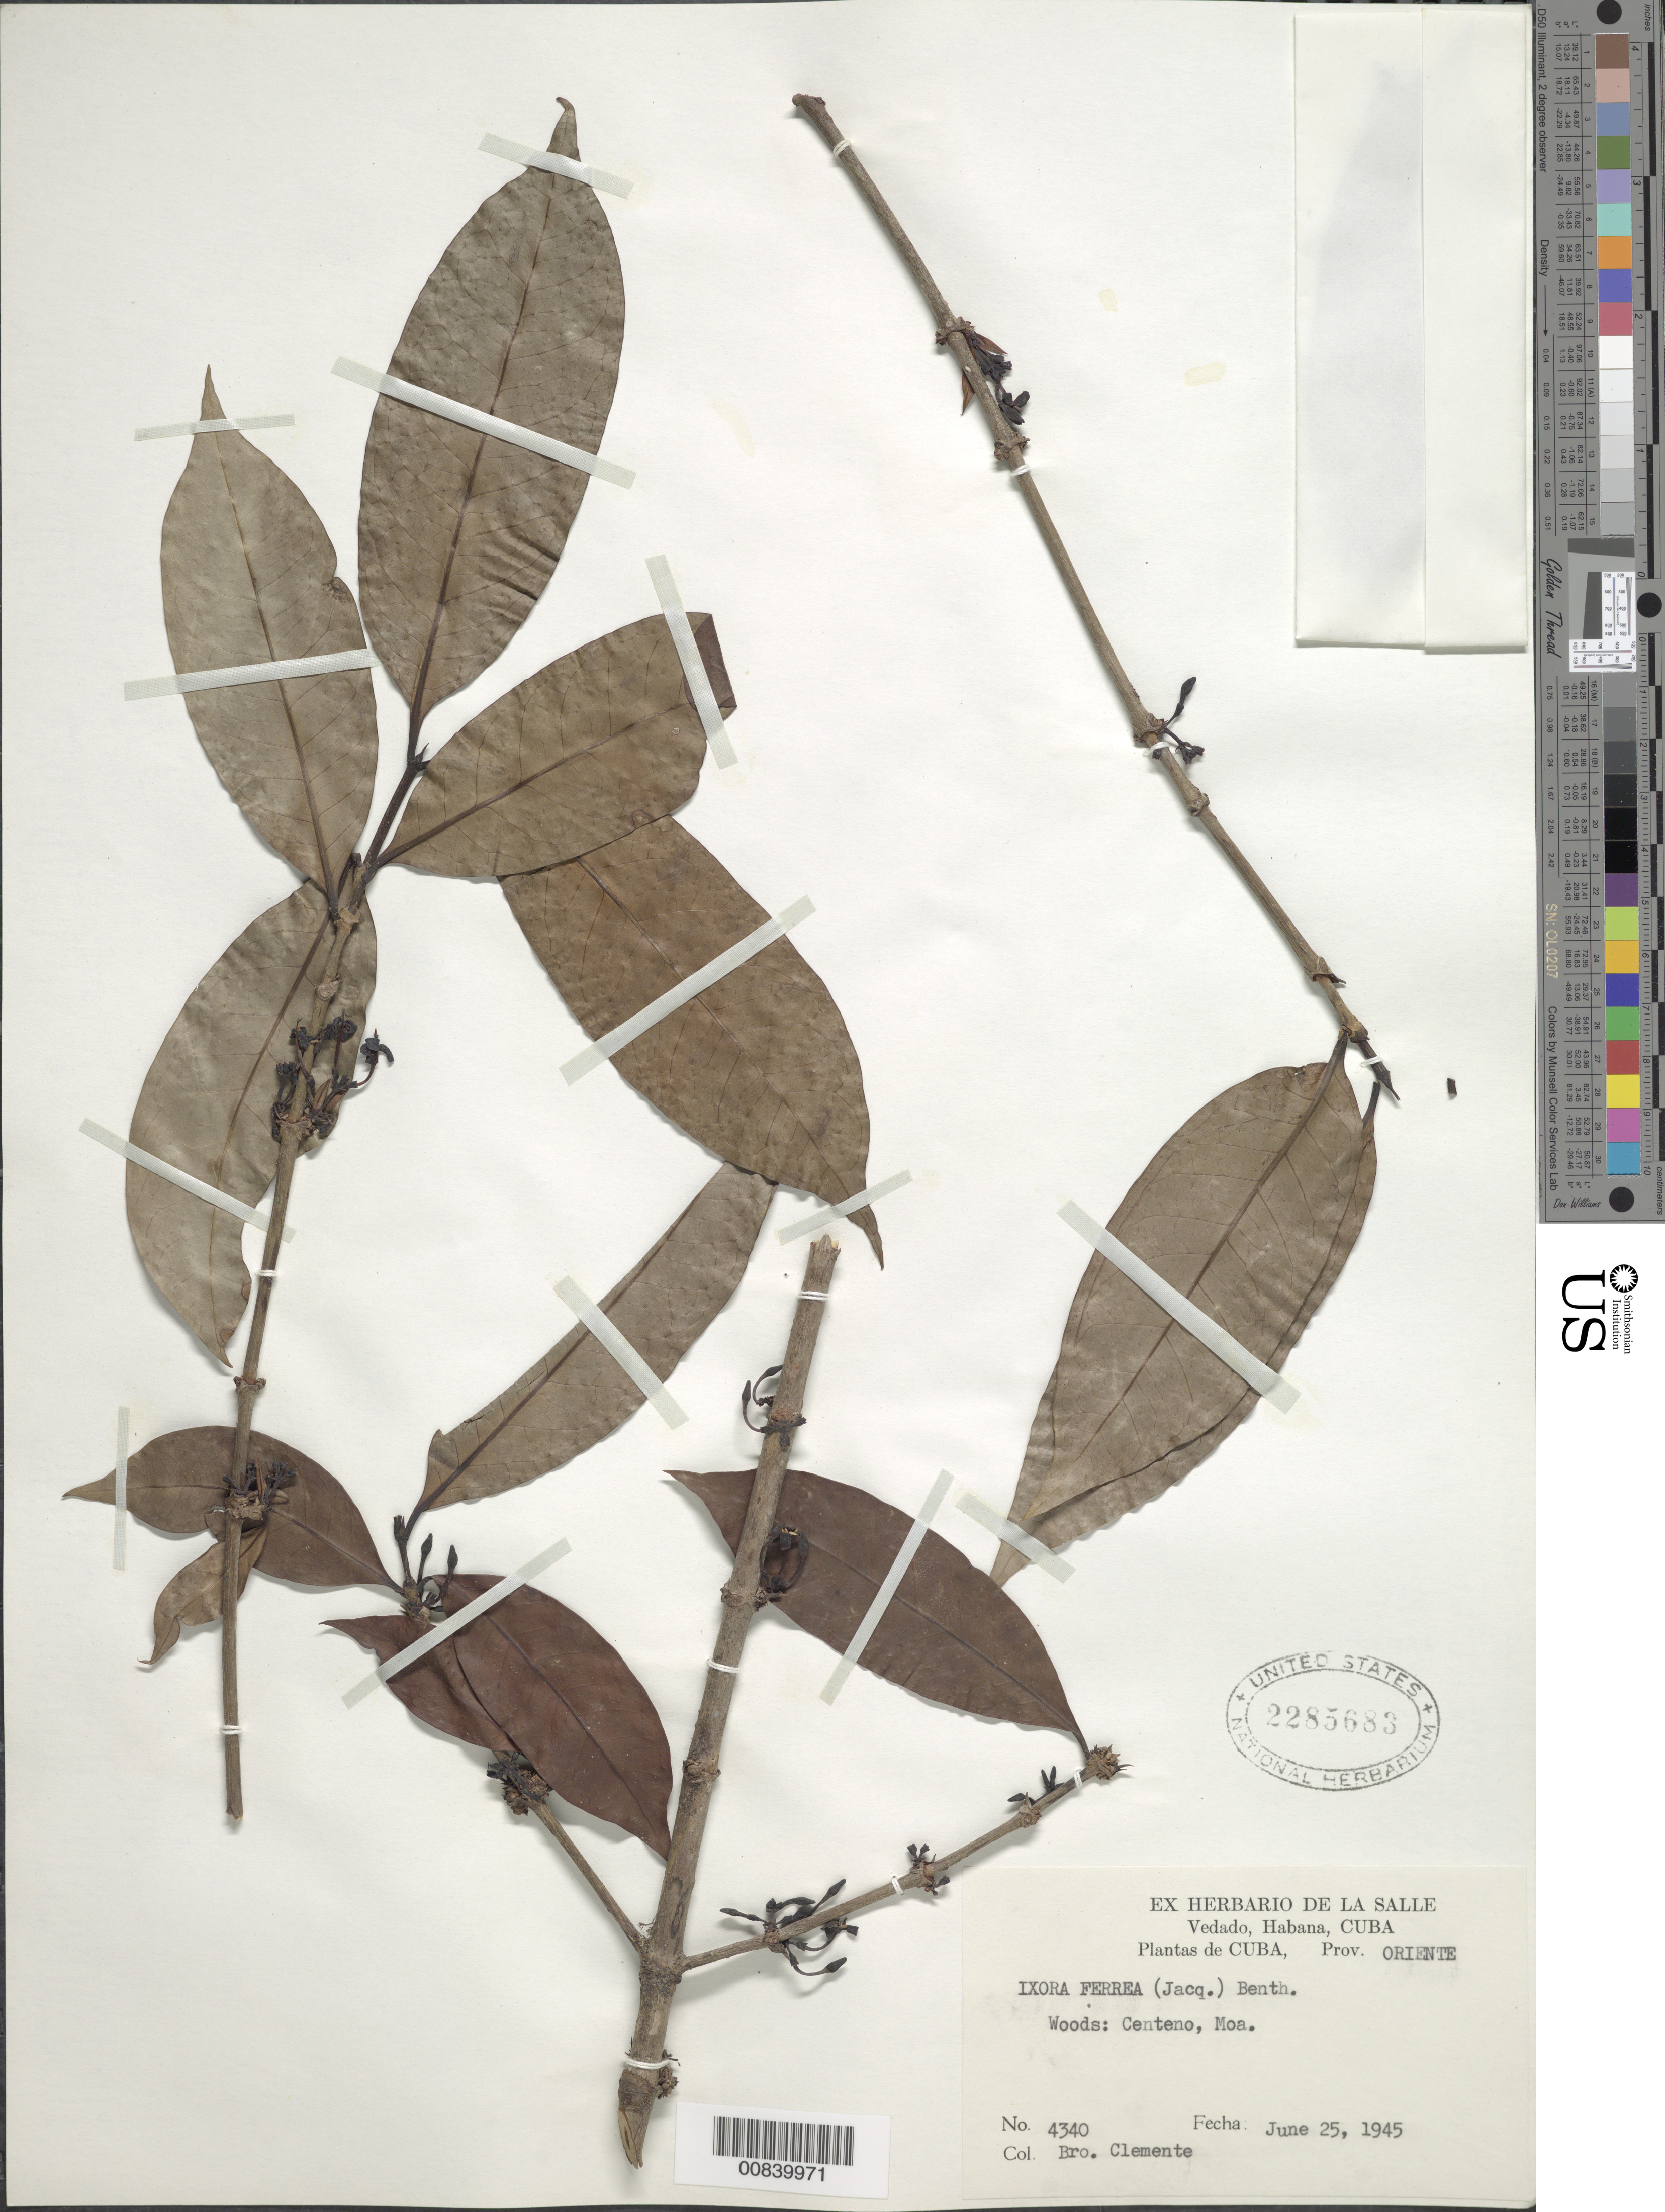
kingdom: Plantae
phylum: Tracheophyta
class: Magnoliopsida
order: Gentianales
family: Rubiaceae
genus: Ixora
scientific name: Ixora ferrea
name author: (Jacq.) Benth.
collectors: Bro. Clemente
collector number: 4340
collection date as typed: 25 Jun 1945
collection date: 1945-06-25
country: Cuba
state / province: Oriente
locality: Centeno, Moa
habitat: Woods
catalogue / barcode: US 2285683